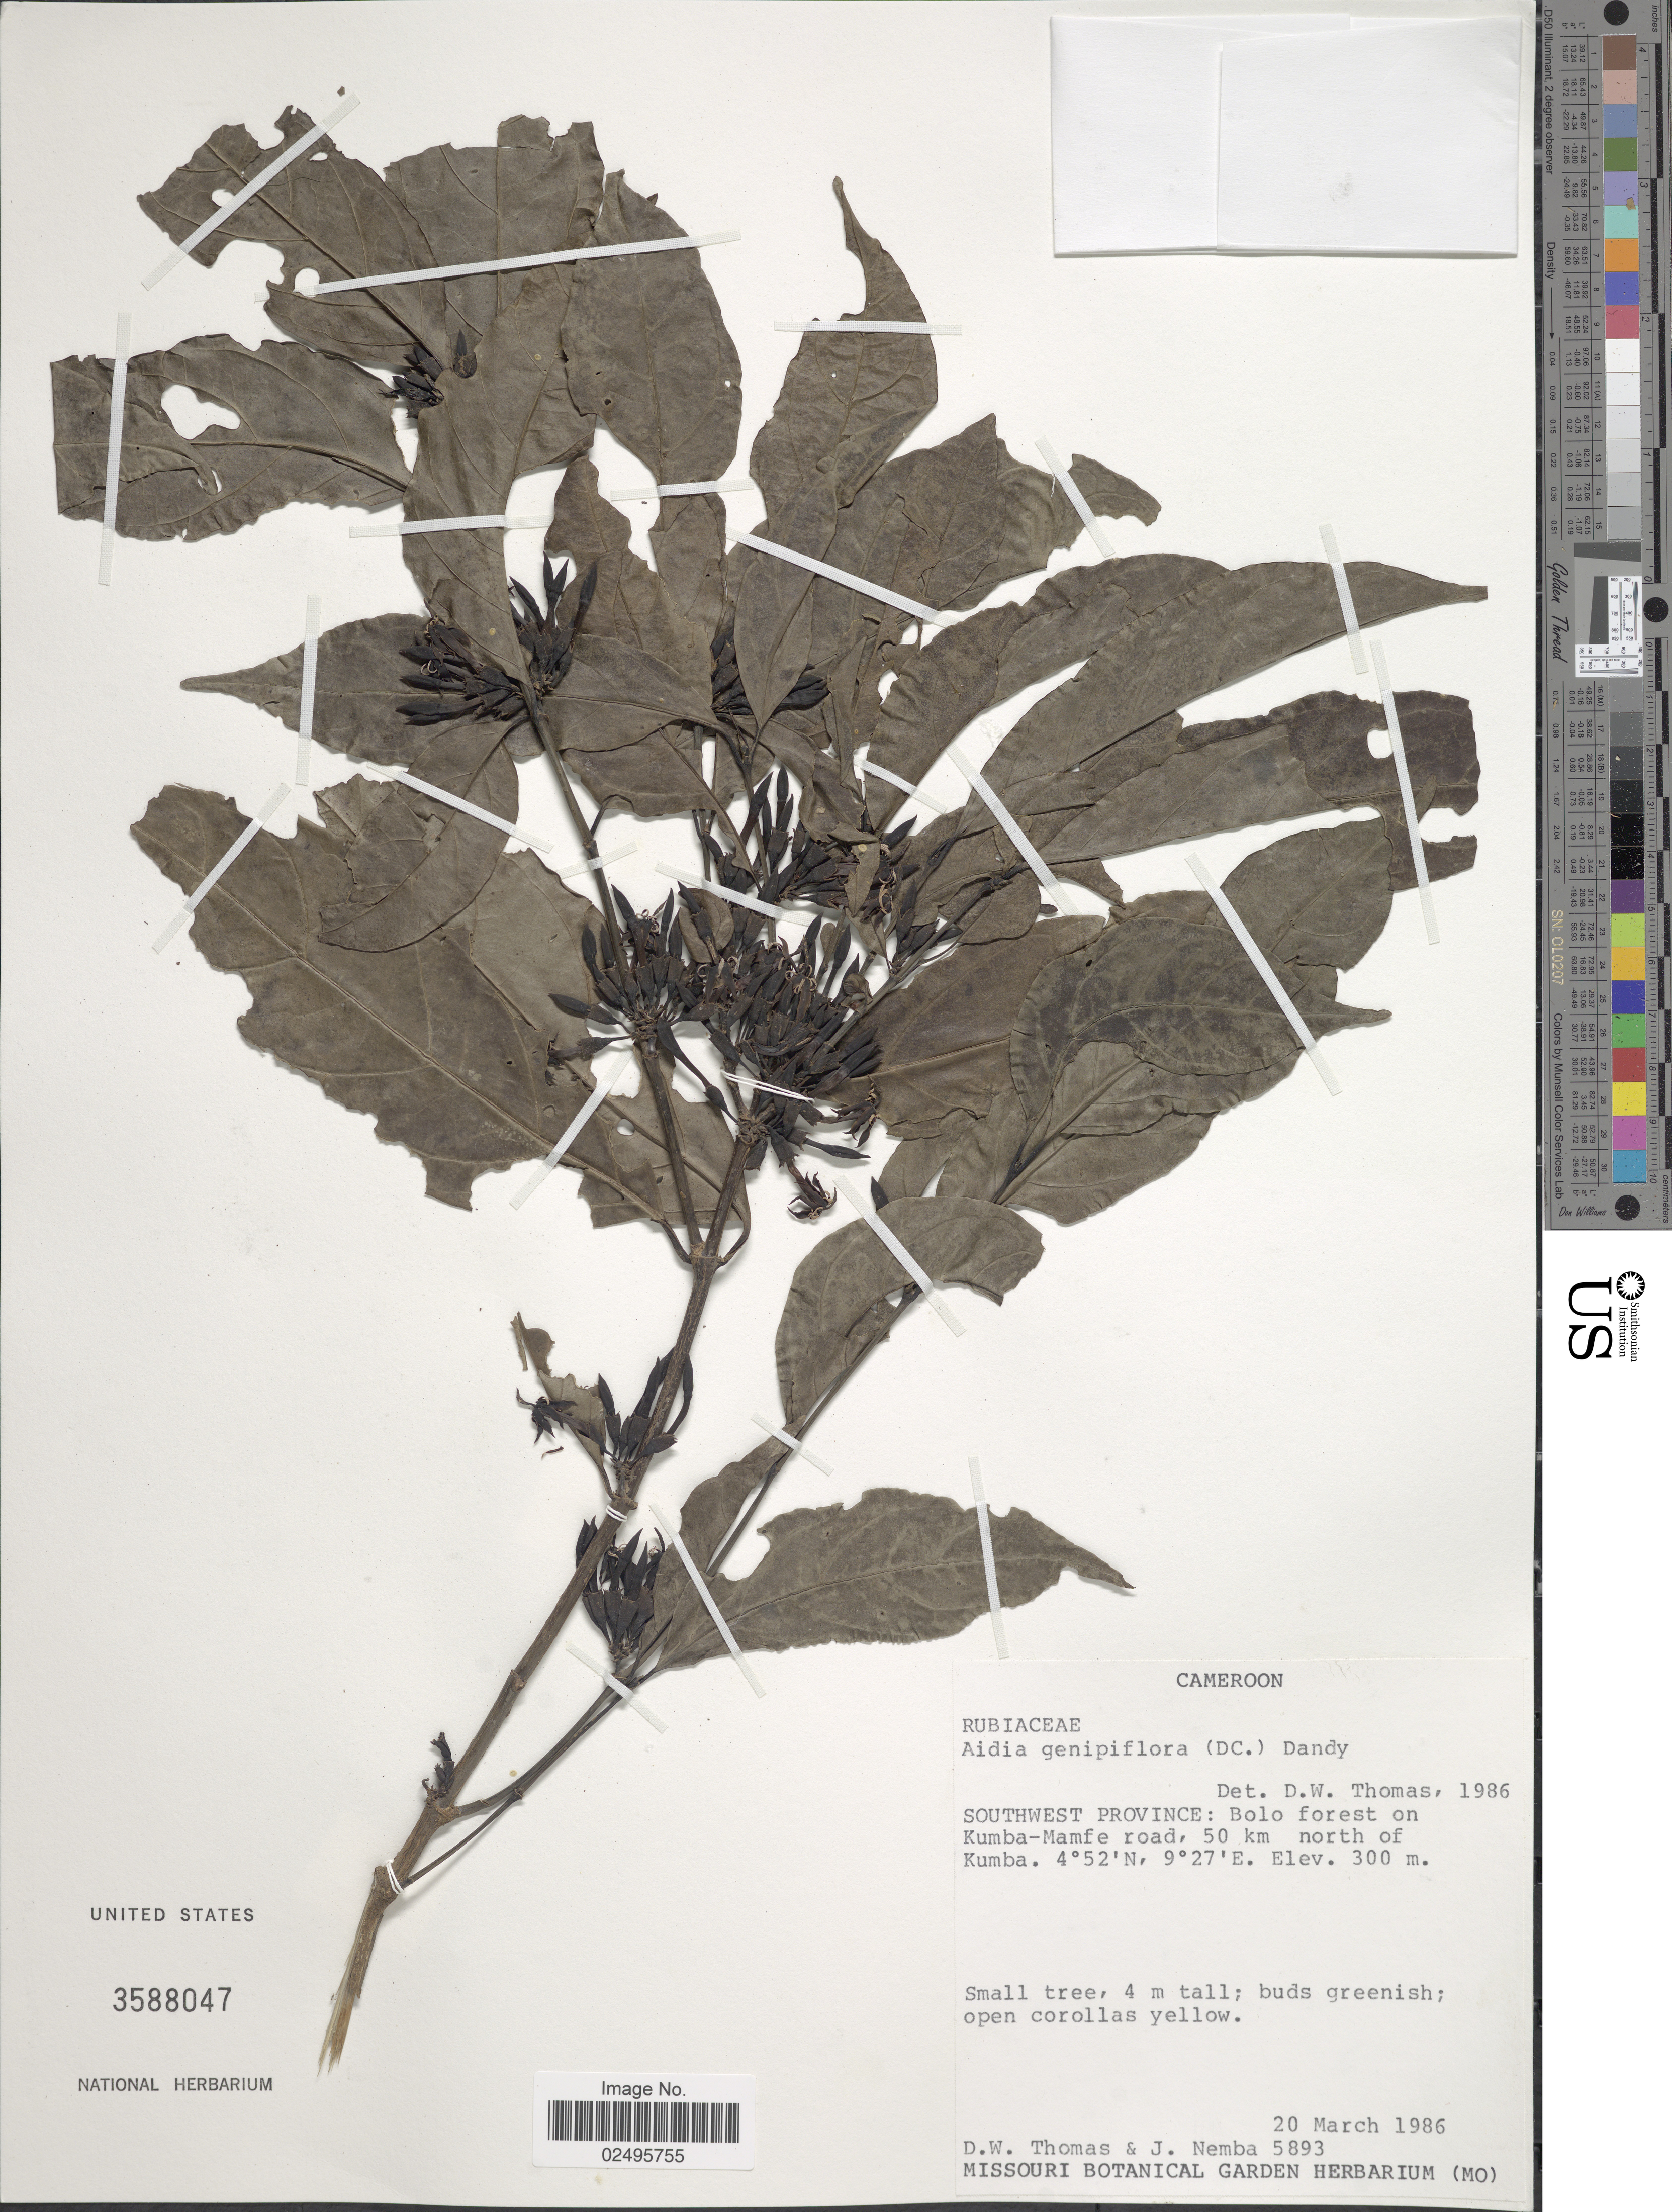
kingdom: Plantae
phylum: Tracheophyta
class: Magnoliopsida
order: Gentianales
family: Rubiaceae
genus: Aidia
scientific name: Aidia genipiflora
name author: (DC.) Dandy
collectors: D. W. Thomas & J. Nemba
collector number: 5893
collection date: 1986-03-20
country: Cameroon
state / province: Sud-Ouest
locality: Bolo forest on Kumba-Mamfe road, 50 km north of Kumba of Kumba.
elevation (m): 300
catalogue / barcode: US 3588047